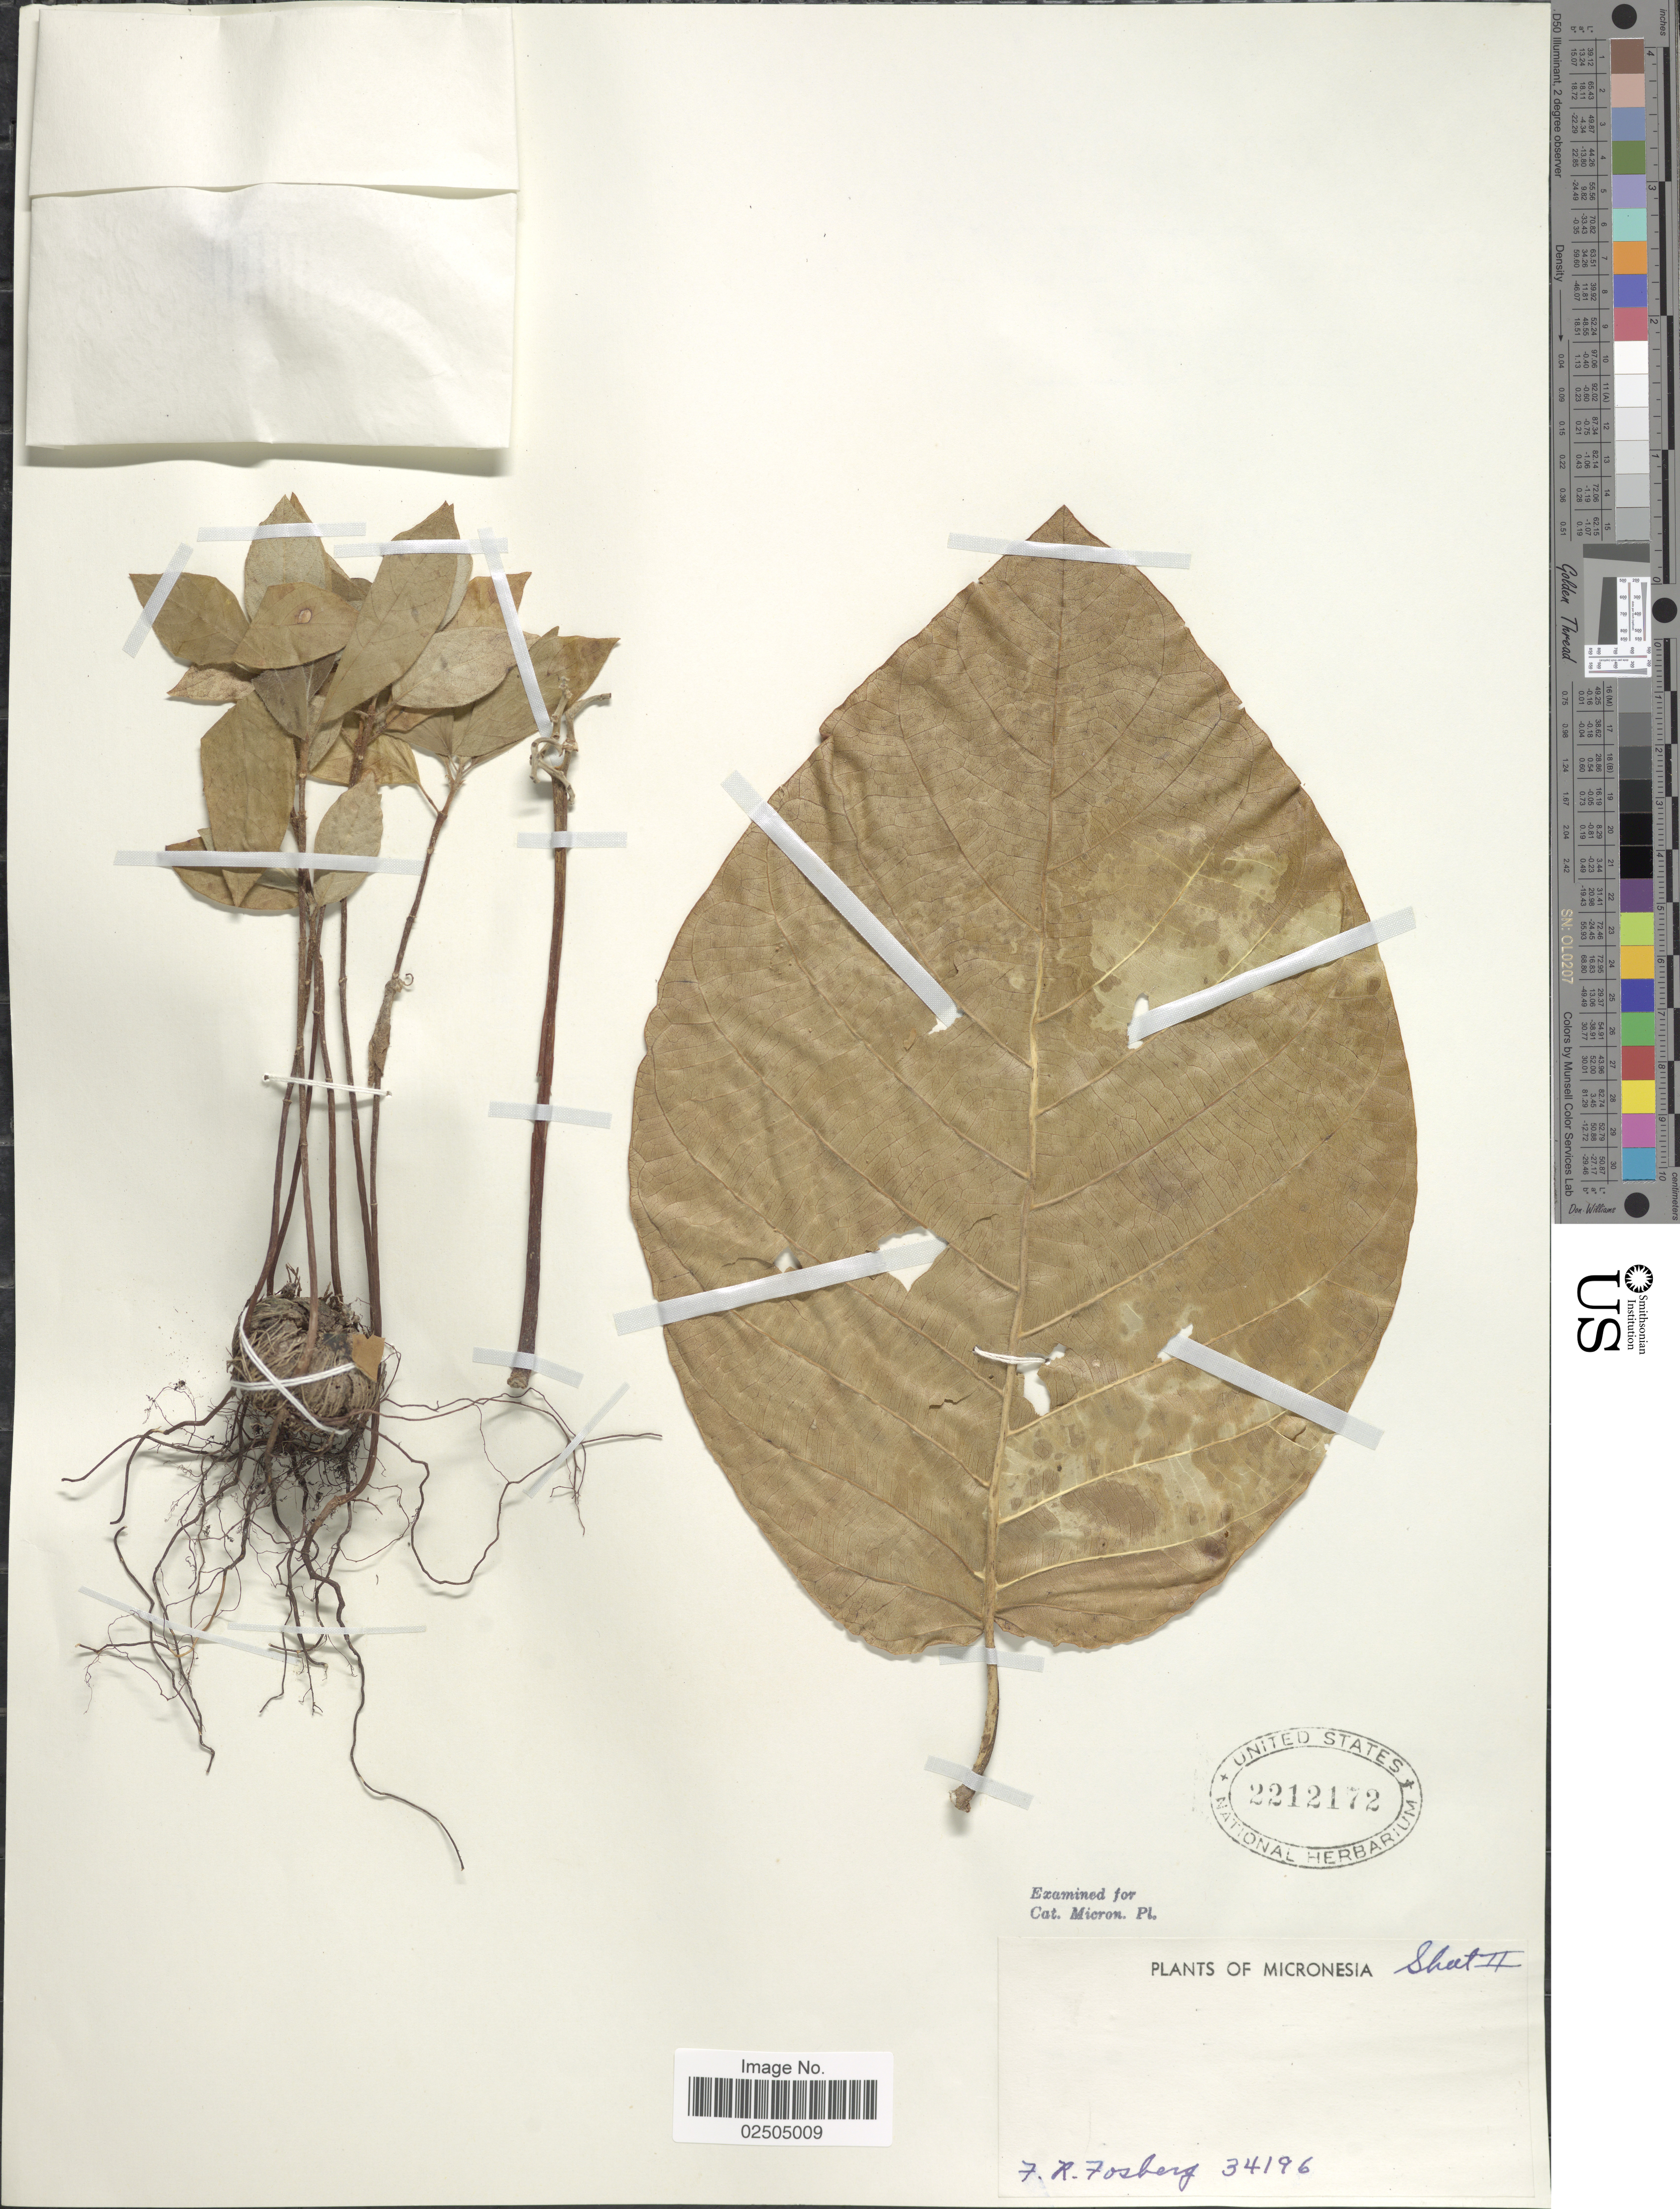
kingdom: Plantae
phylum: Tracheophyta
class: Magnoliopsida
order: Gentianales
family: Rubiaceae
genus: Guettarda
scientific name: Guettarda speciosa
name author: L.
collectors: F. R. Fosberg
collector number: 34196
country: Micronesia, Federated States of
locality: Micronesia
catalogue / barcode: US 2212172